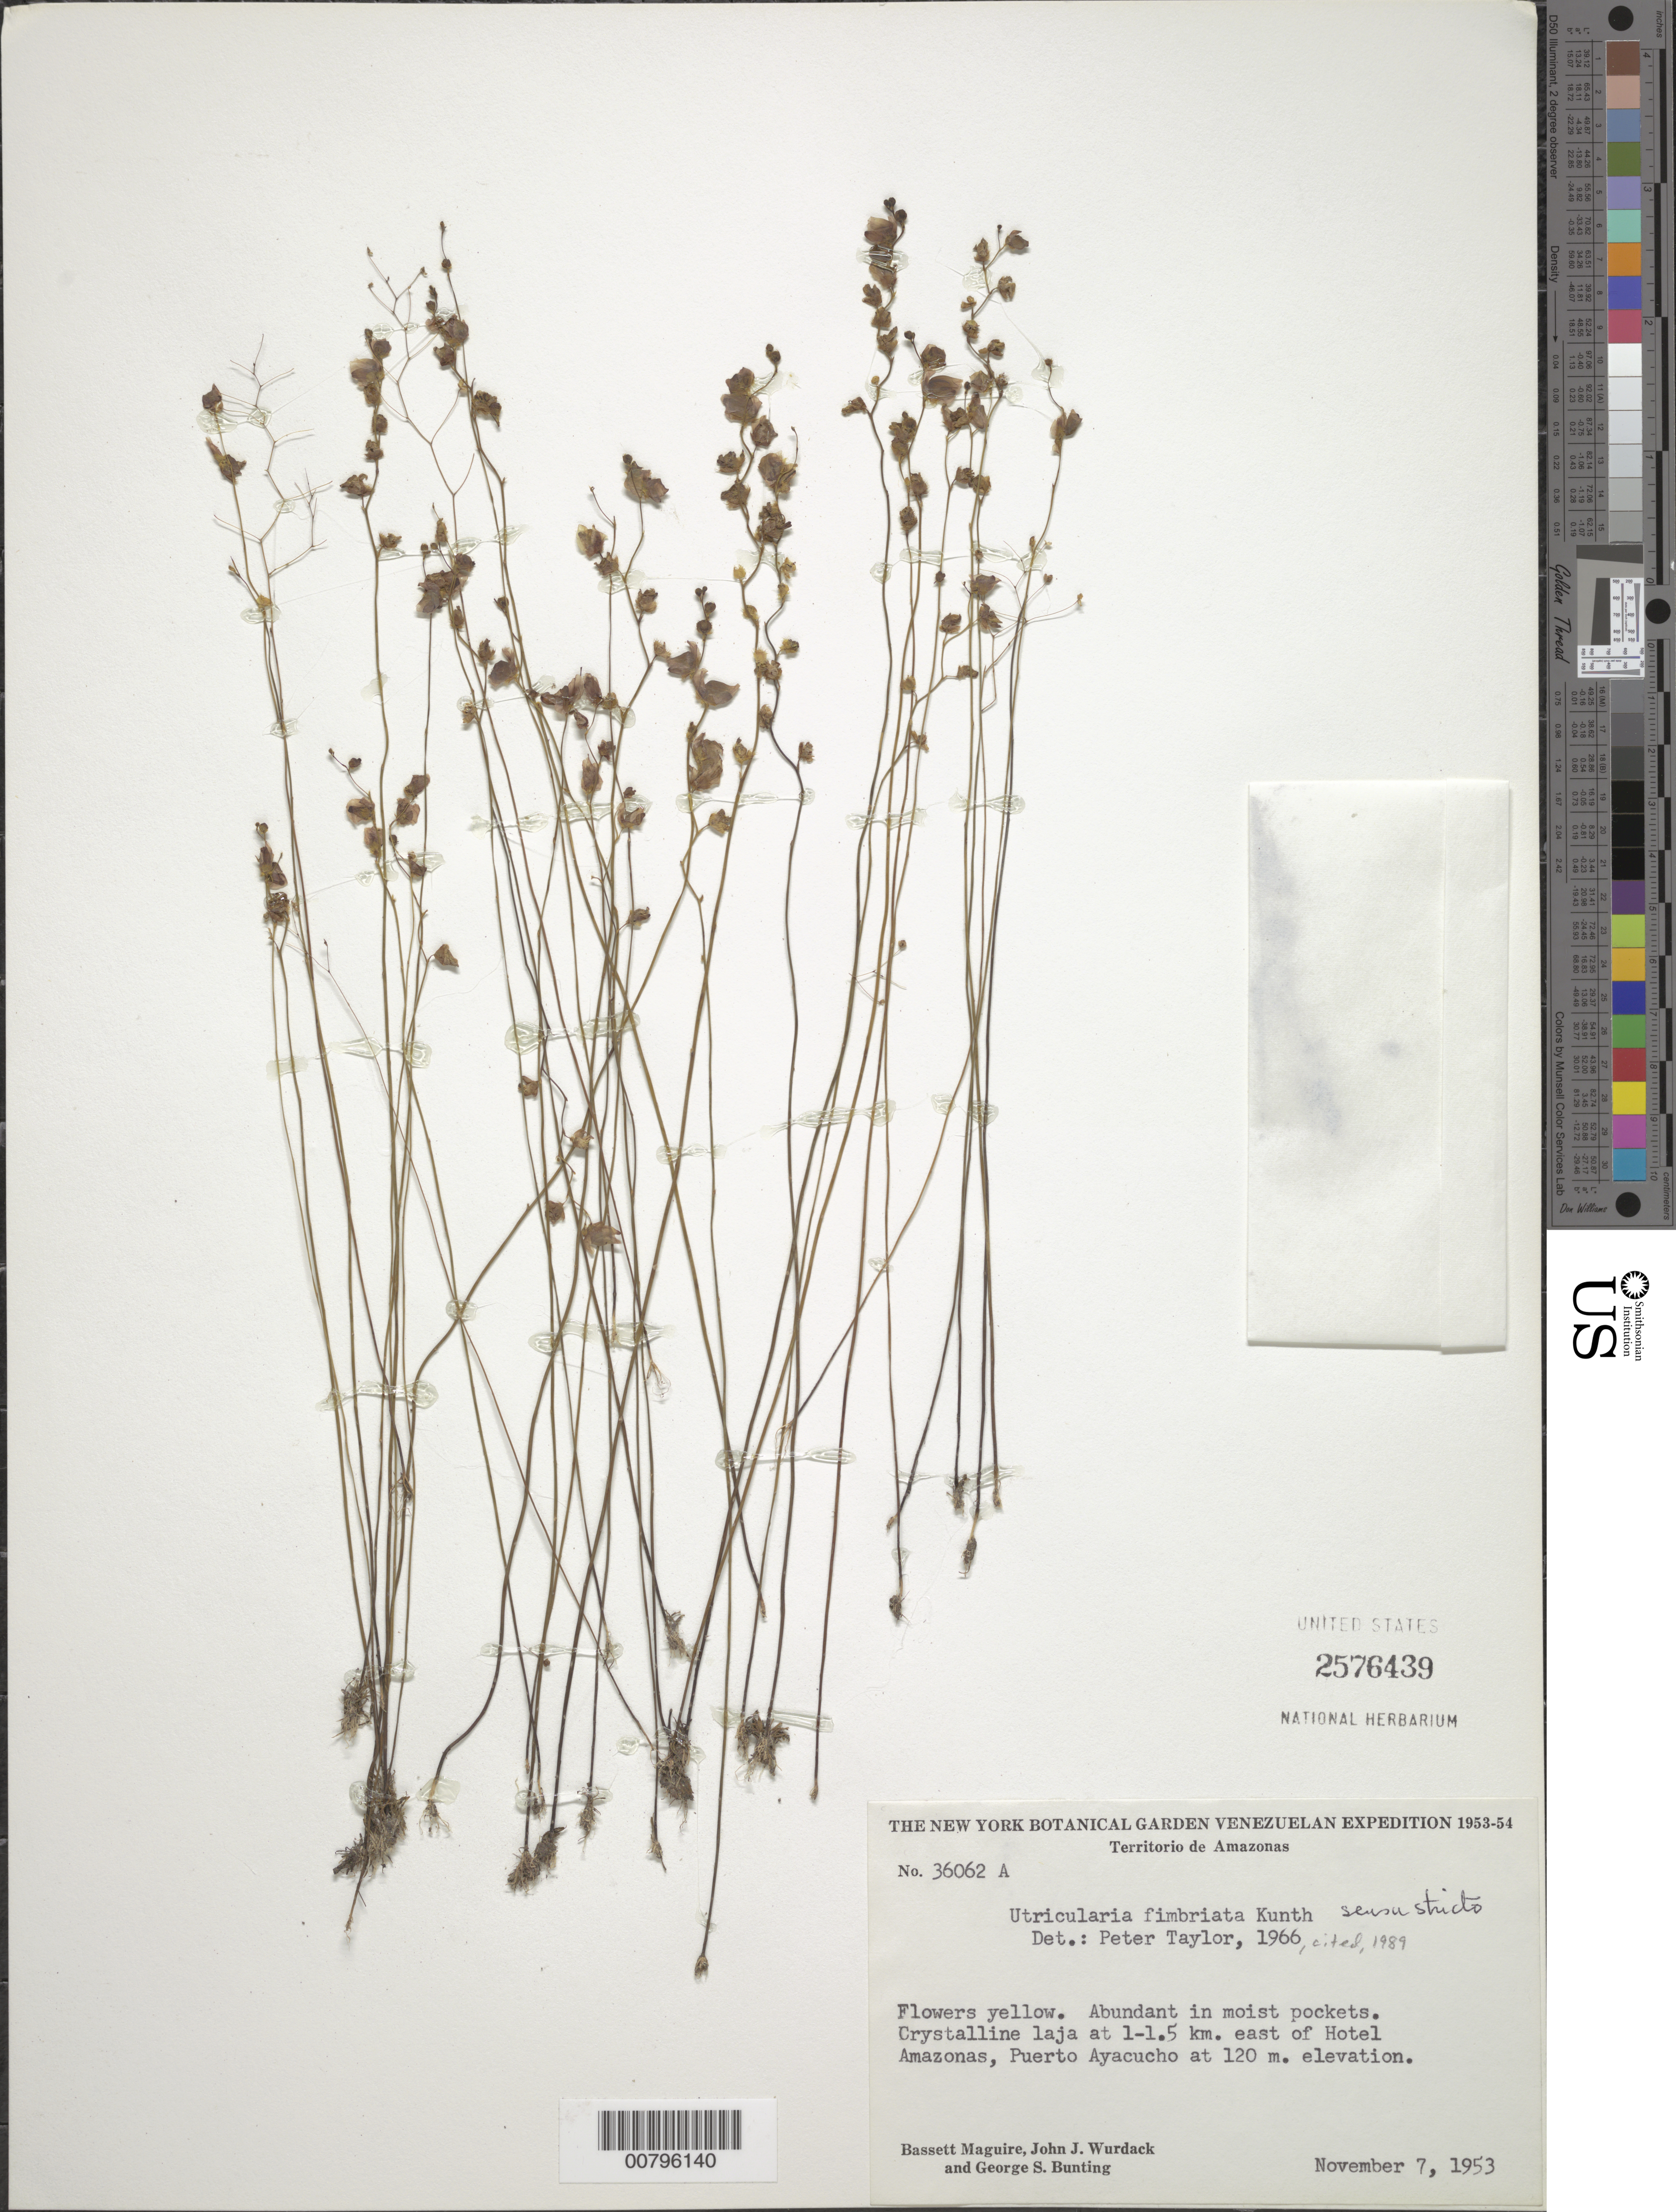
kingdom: Plantae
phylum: Tracheophyta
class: Magnoliopsida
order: Lamiales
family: Lentibulariaceae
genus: Utricularia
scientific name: Utricularia fimbriata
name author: Kunth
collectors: B. Maguire, J. J. Wurdack & G. S. Bunting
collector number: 36062 A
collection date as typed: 7-Nov-53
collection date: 1953-11-07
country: Venezuela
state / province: Amazonas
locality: Puerto Ayacucho, 1-1.5 km E of Hotel Amazonas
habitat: Crystalline laja; in moist pockets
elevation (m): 120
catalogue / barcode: US 2576439